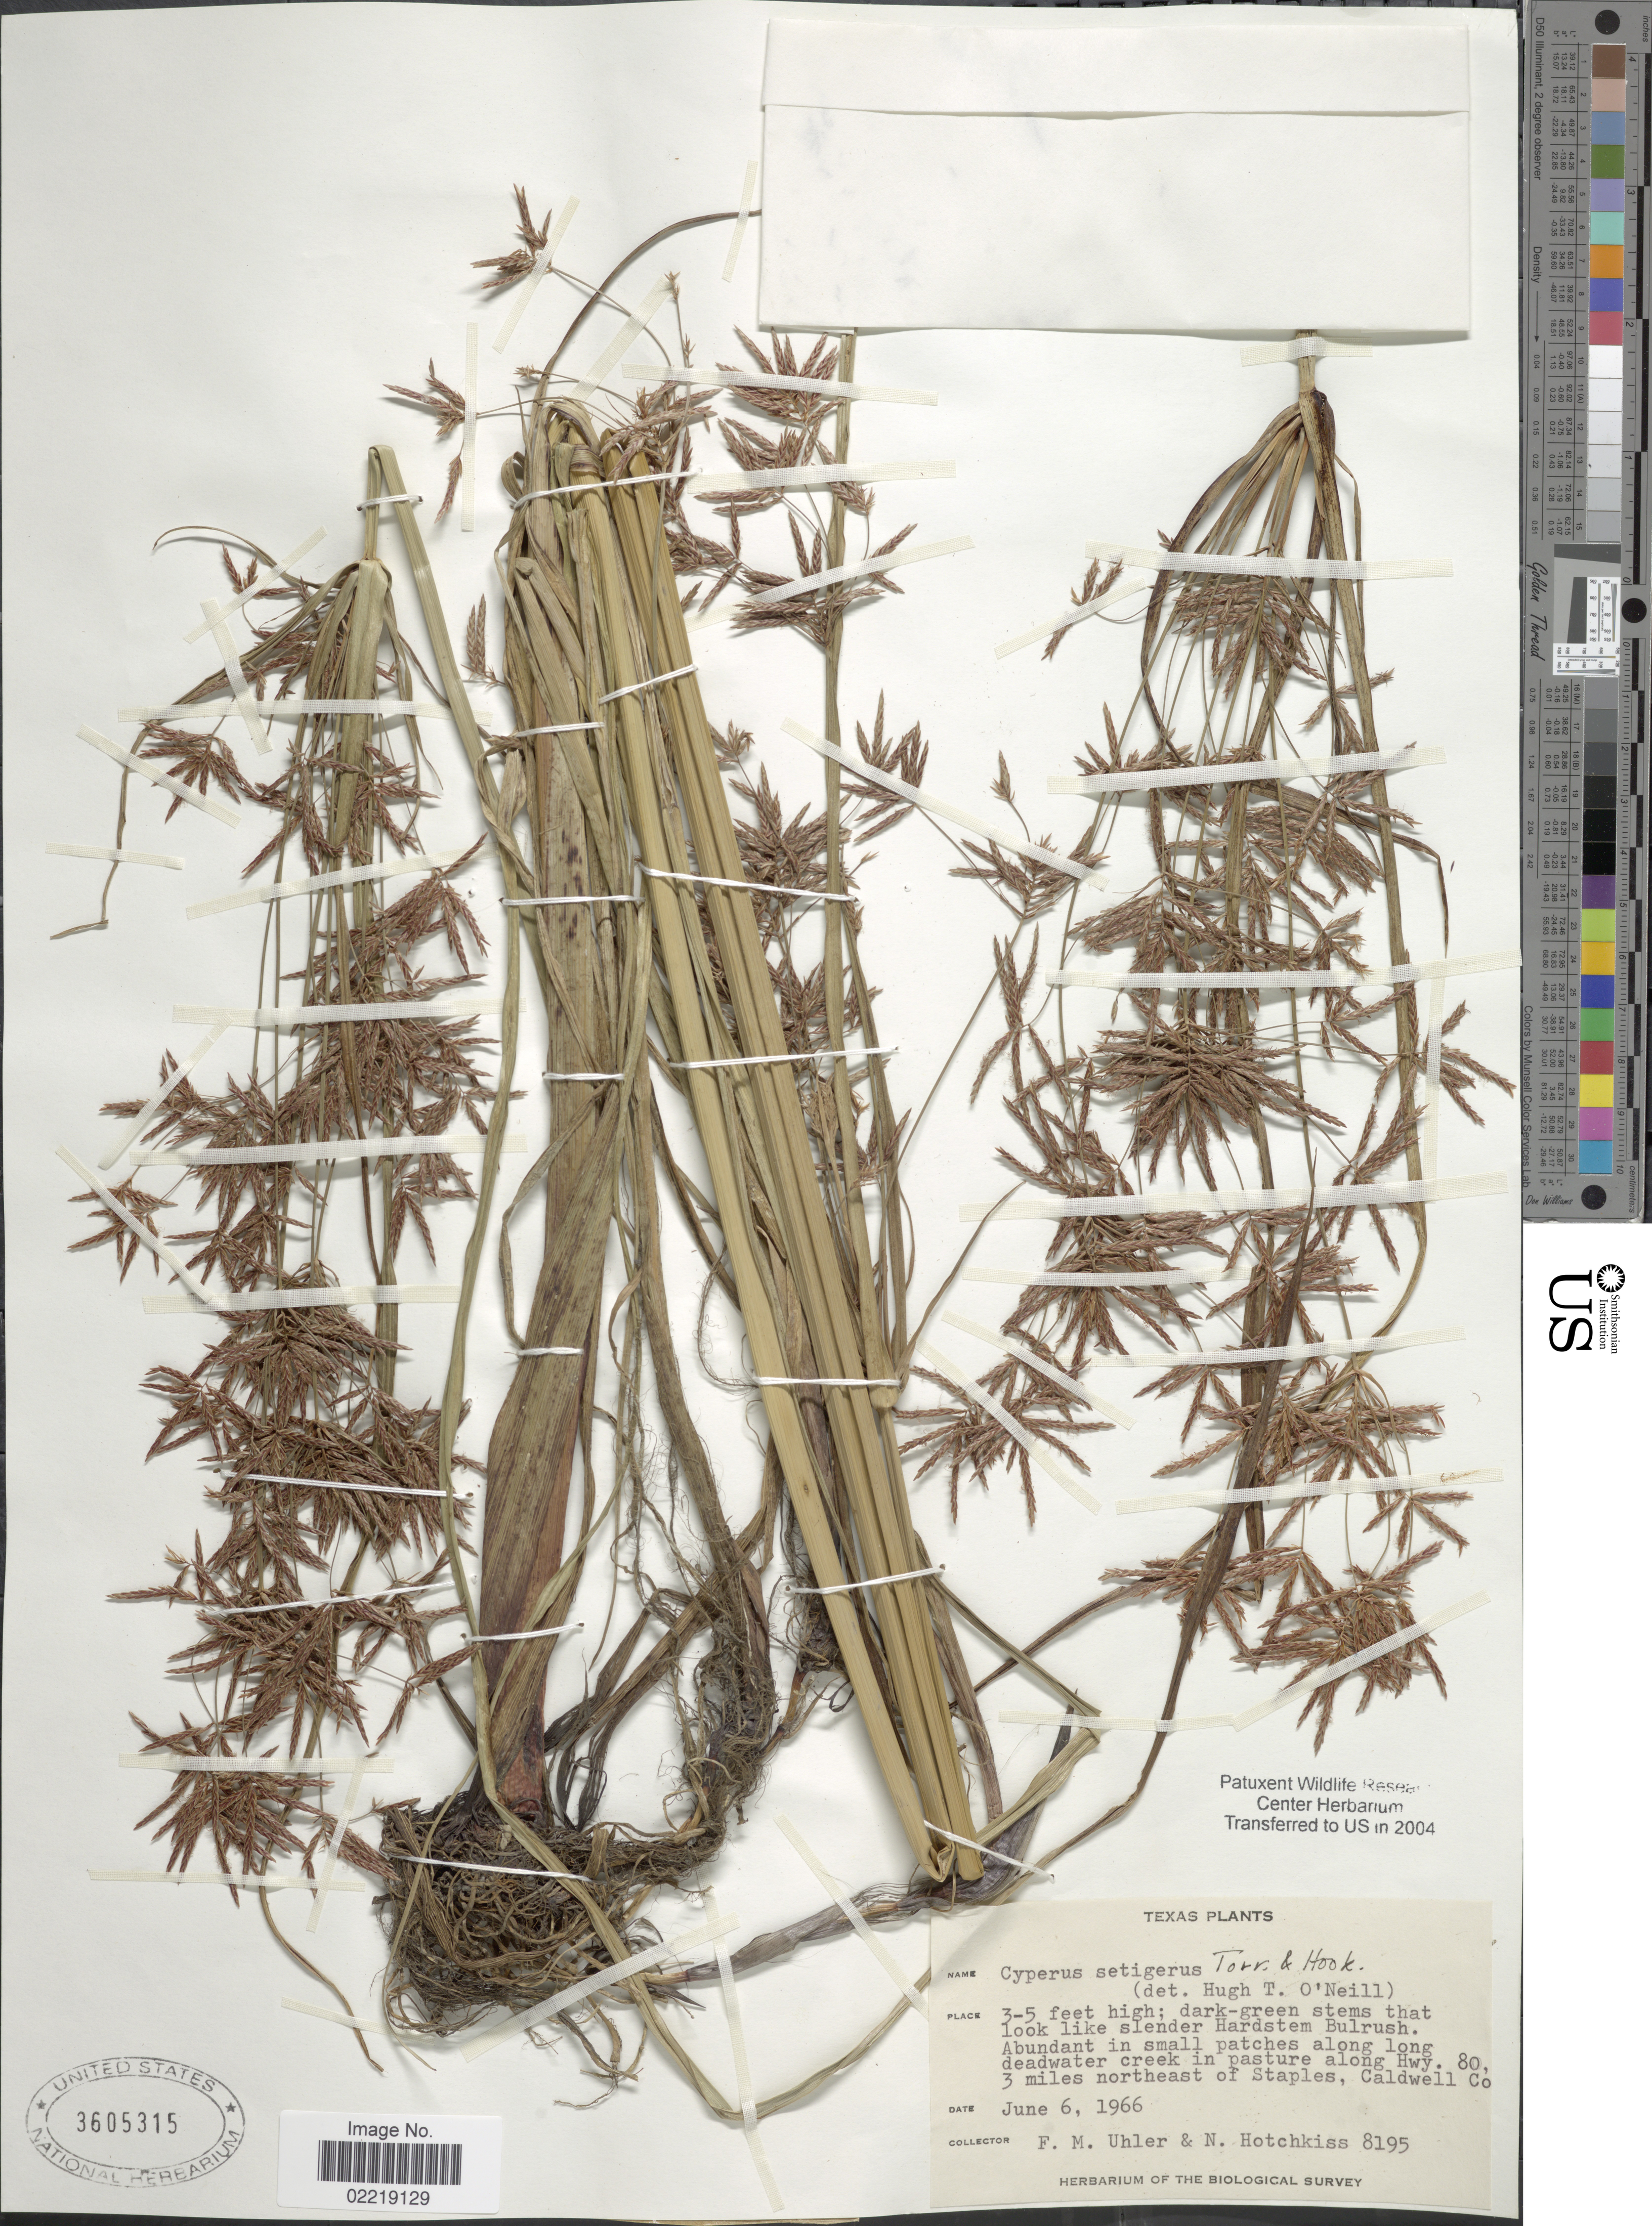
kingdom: Plantae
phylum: Tracheophyta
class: Liliopsida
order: Poales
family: Cyperaceae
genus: Cyperus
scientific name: Cyperus setigerus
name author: Torr. & Hook.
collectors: F. M. Uhler & N. Hotchkiss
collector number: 8195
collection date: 1966-06-06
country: United States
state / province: Texas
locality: Small Patches along long deadwater creek in pasture along Hwy. 80, 3 miles northeast of Staples, Caldwell Co.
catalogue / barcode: US 3605315